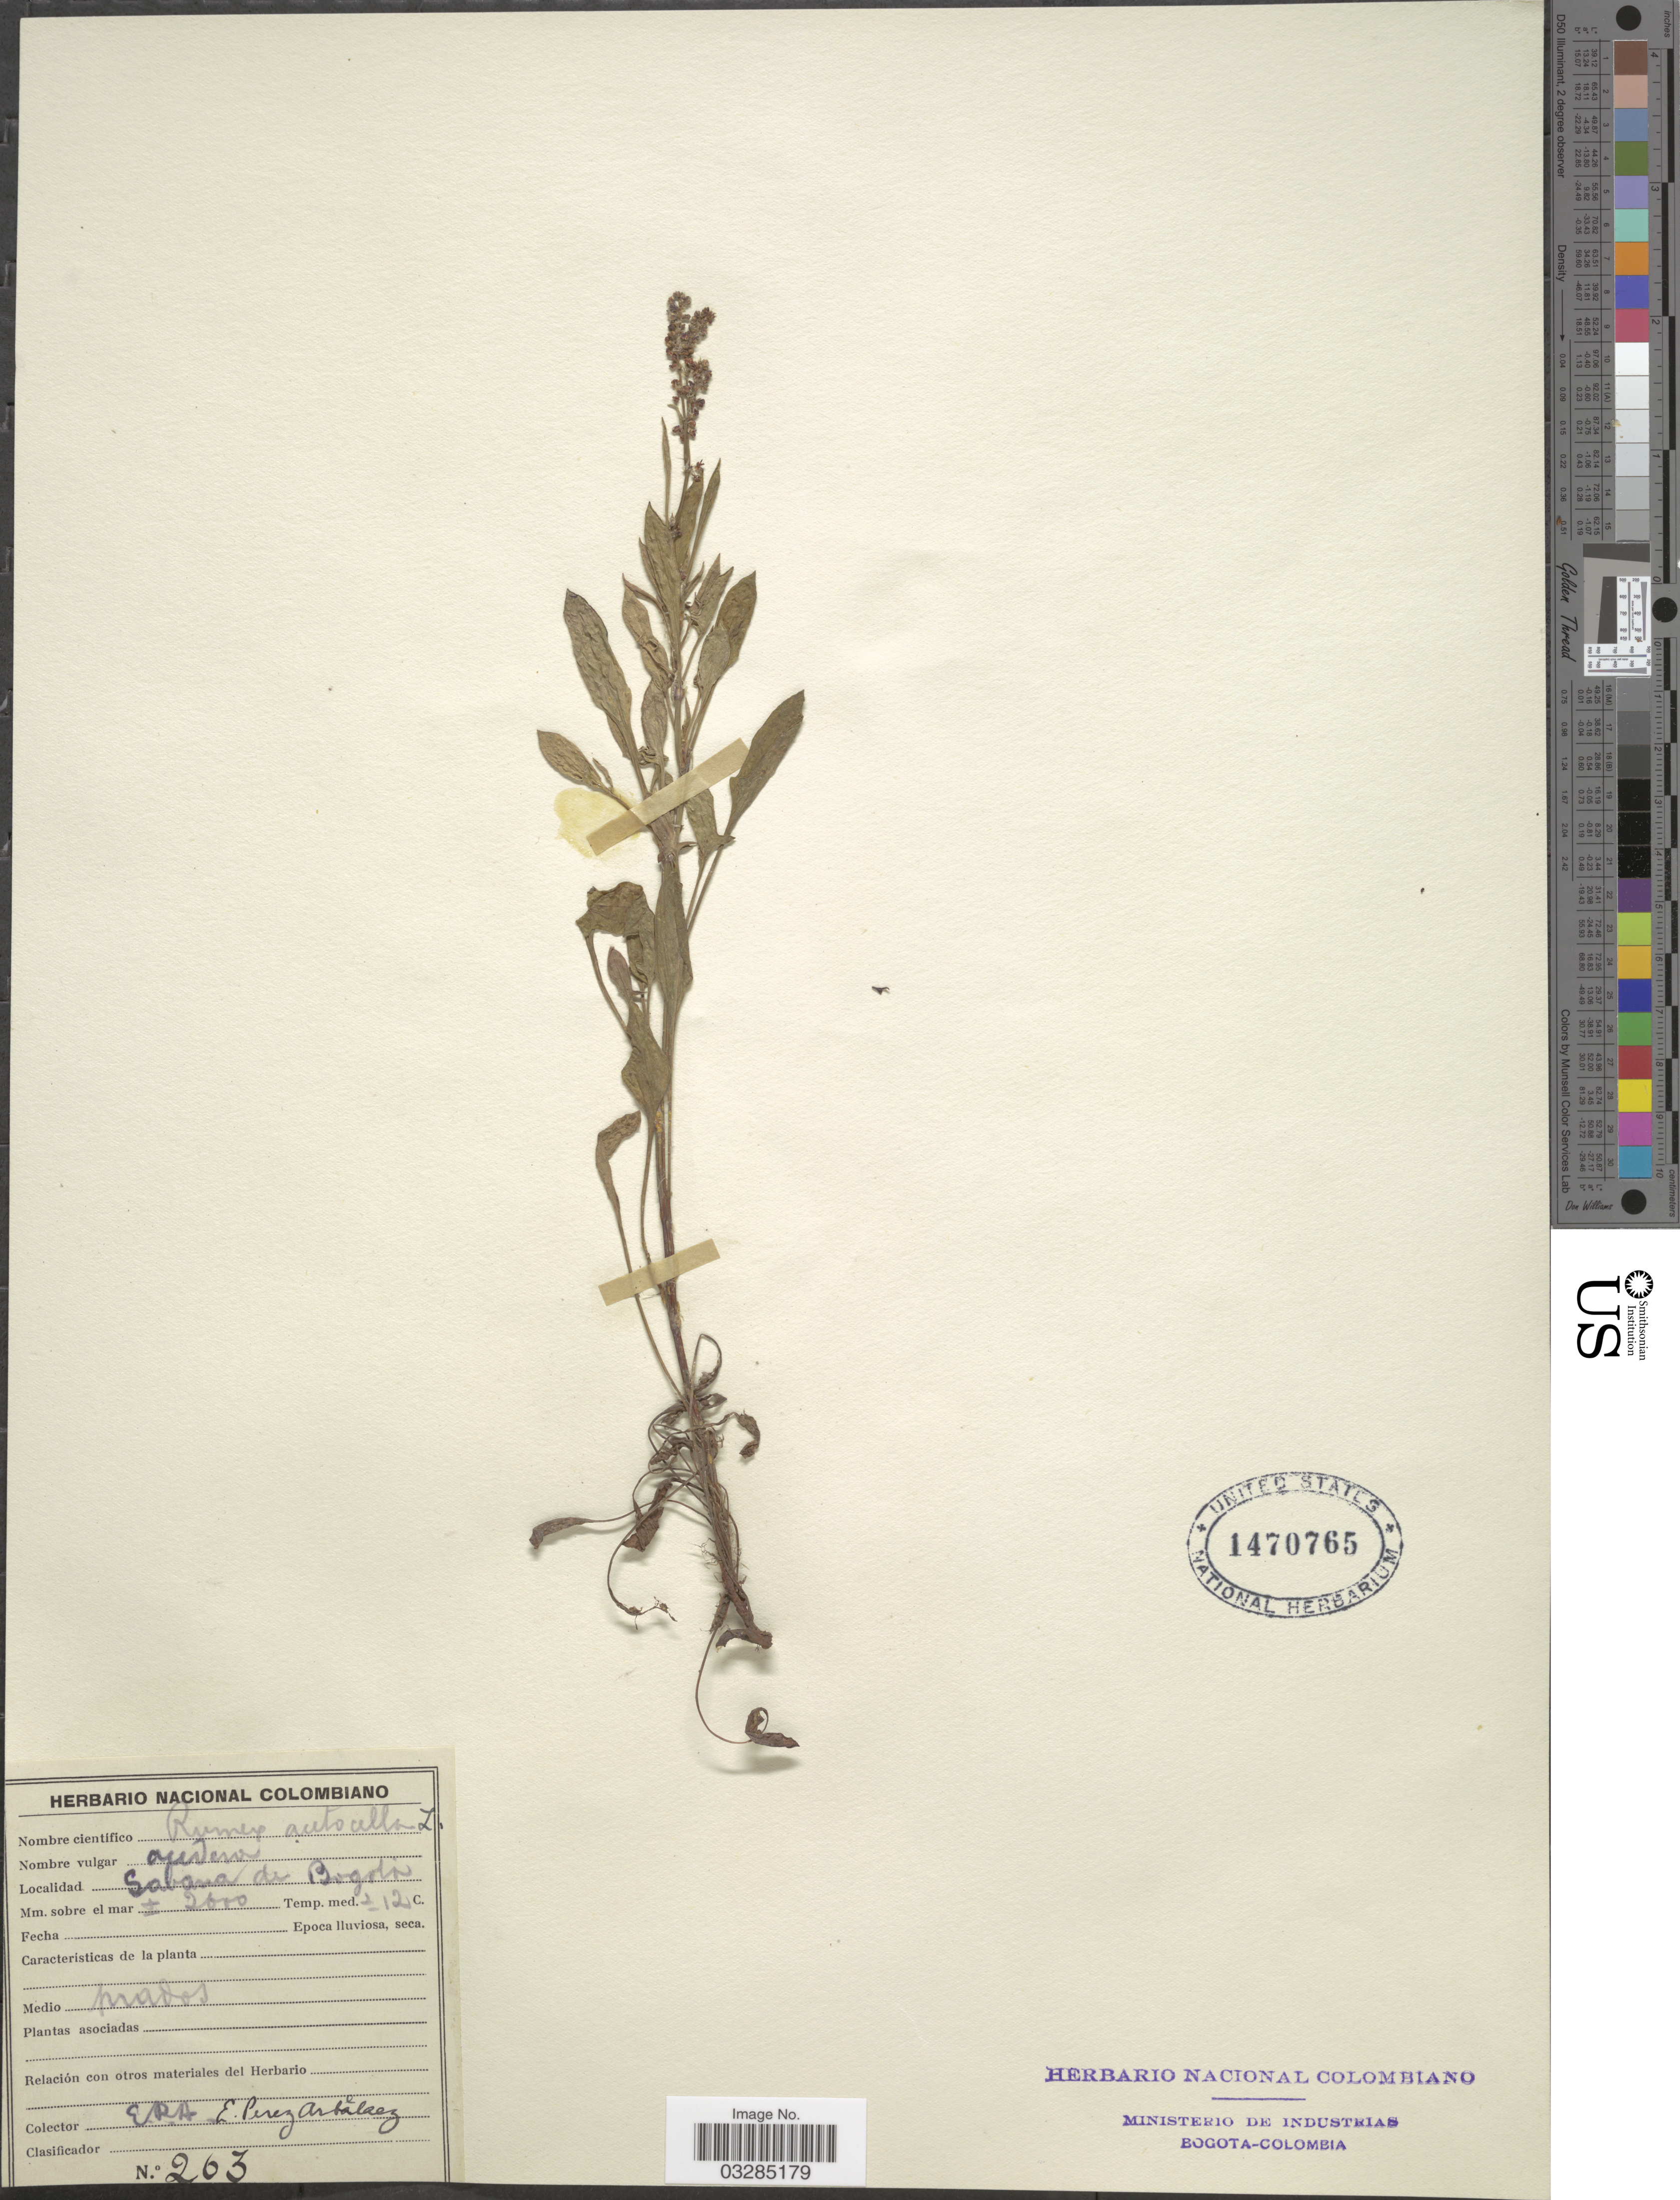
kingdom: Plantae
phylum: Tracheophyta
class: Magnoliopsida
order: Caryophyllales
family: Polygonaceae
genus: Rumex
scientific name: Rumex acetosella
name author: L.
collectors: E. Pérez Arbeláez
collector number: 263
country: Colombia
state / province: Bogota D.C.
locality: Sabana de Bogotá.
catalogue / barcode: US 1470765